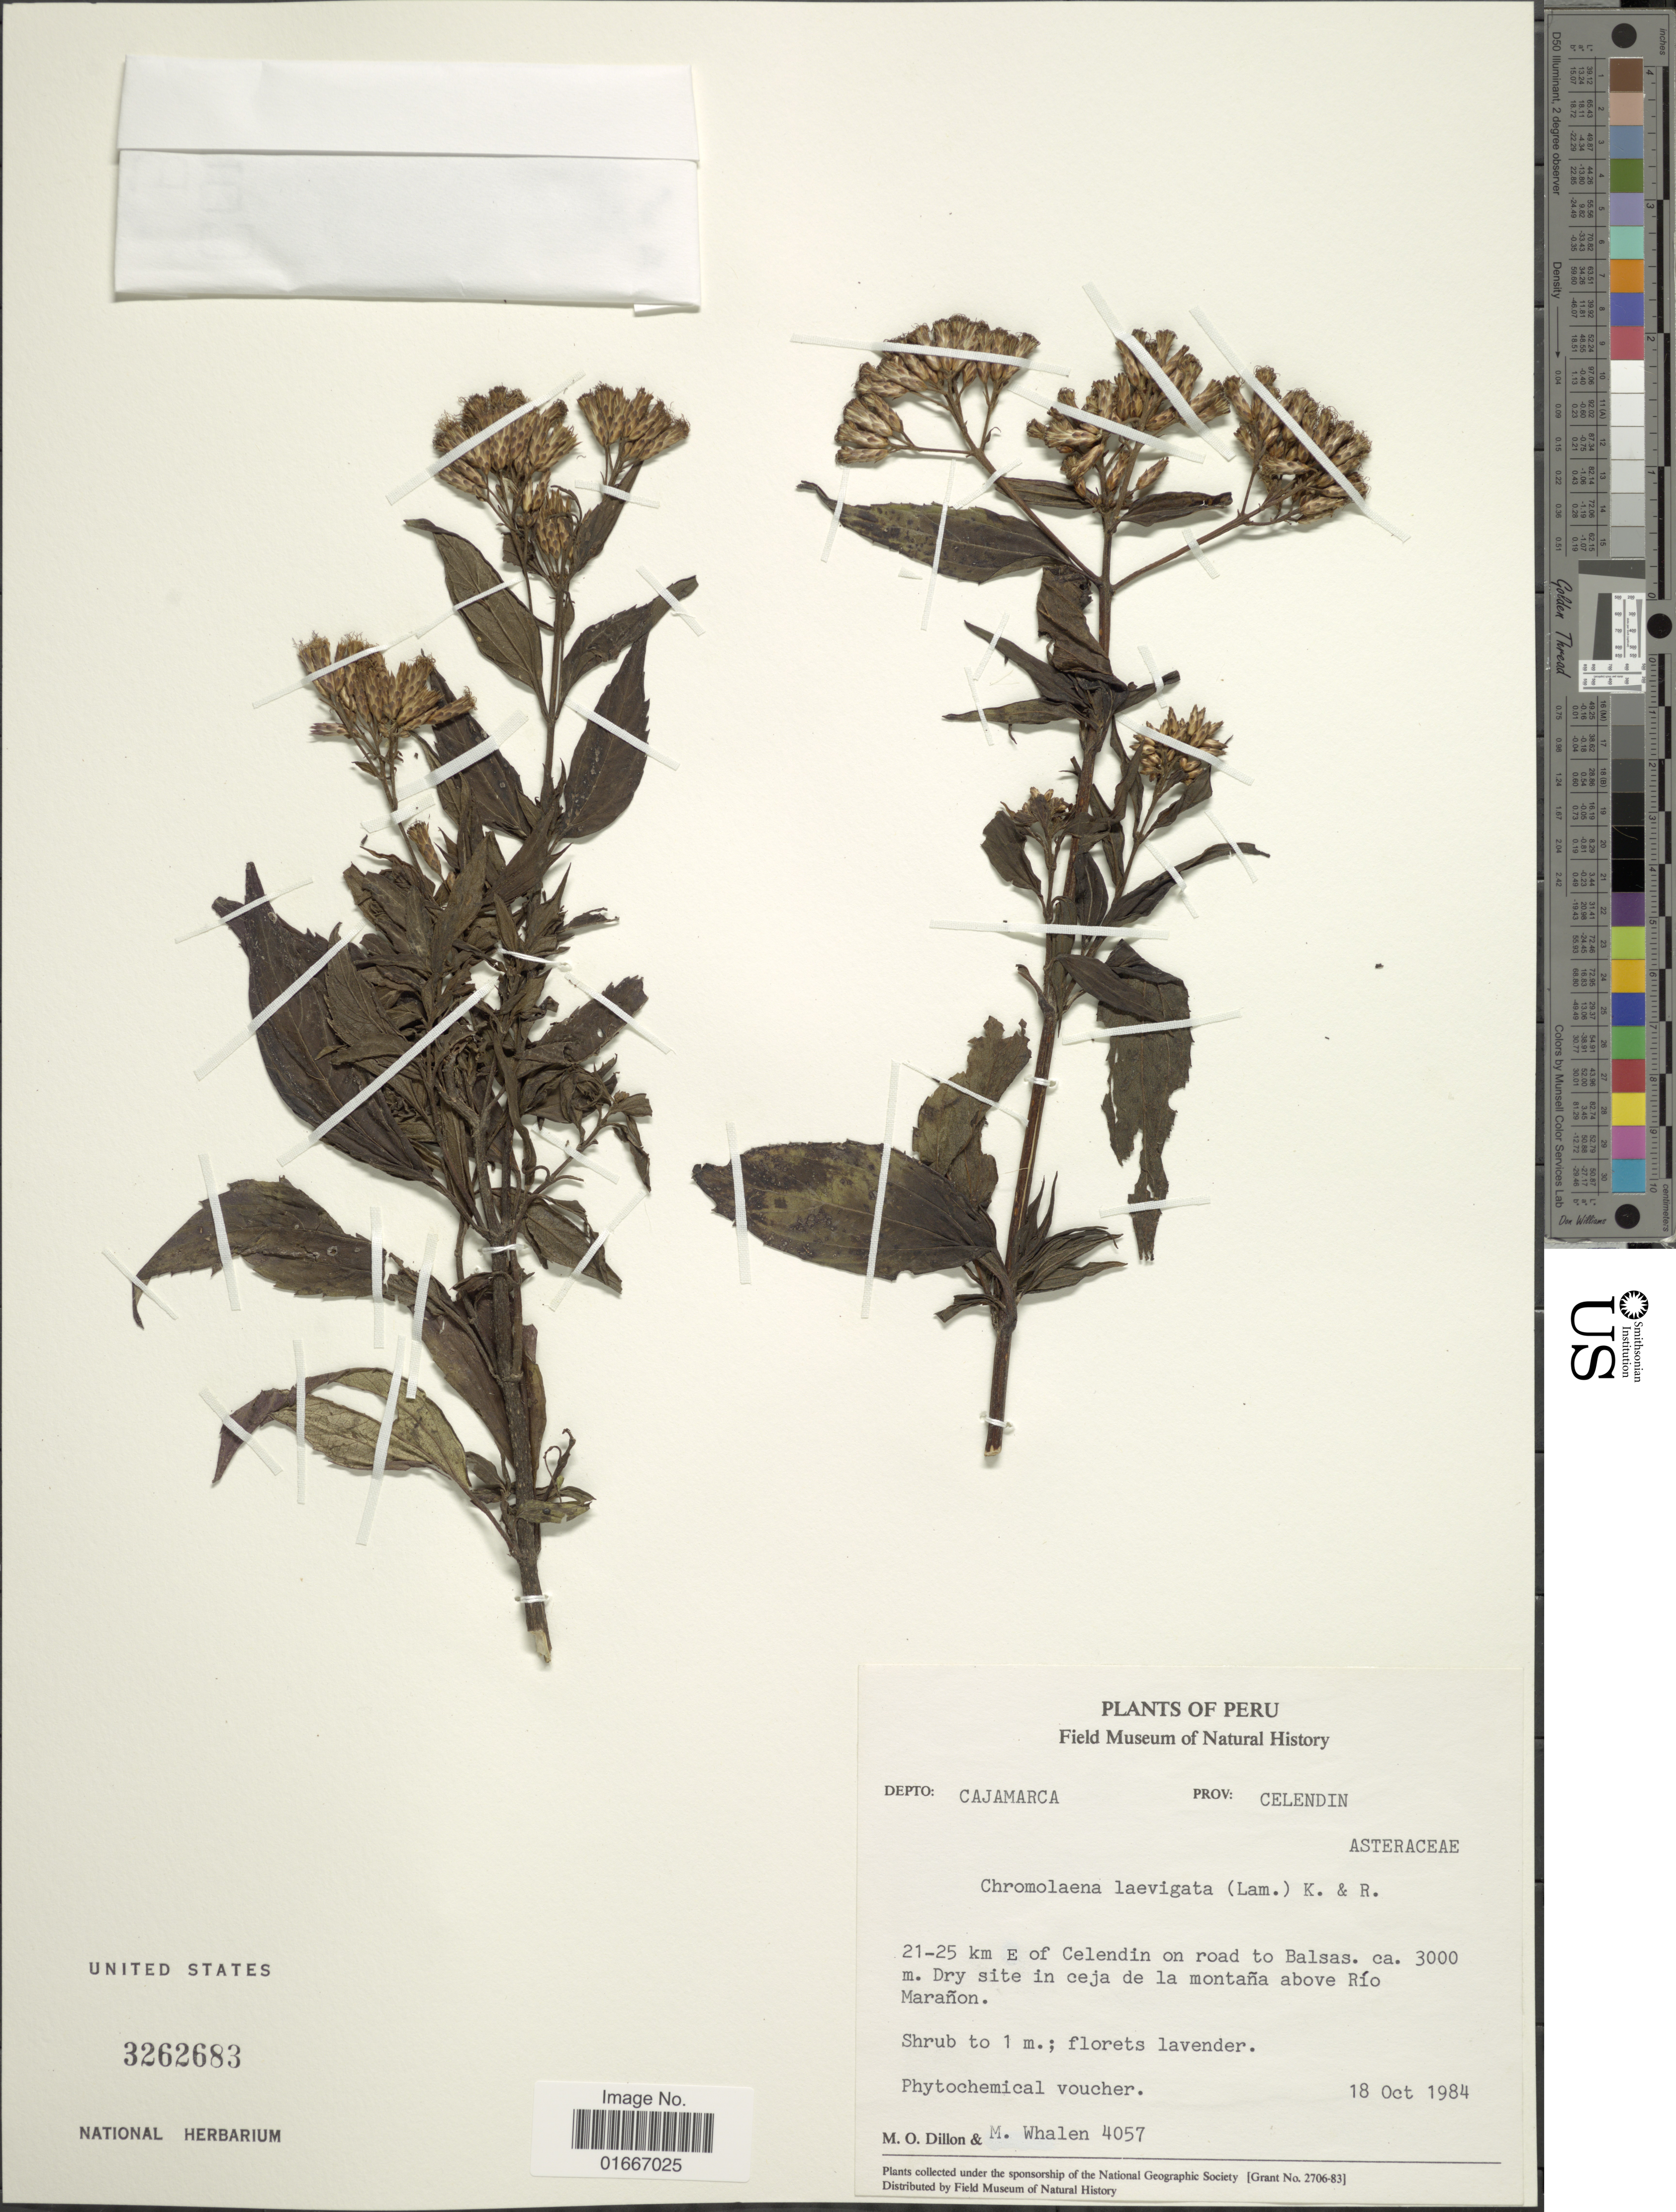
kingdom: Plantae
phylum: Tracheophyta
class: Magnoliopsida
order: Asterales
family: Asteraceae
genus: Chromolaena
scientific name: Chromolaena laevigata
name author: (Lam.) R.M. King & H. Rob.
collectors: M. O. Dillon & M. Whalen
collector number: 4057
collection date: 1984-10-18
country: Peru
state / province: Cajamarca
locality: Prov. Celendin. 21-25 km E of Celendin on road to Balsas. Dry site in ceja de la montaña above Rio Marañon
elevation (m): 3000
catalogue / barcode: US 3262683